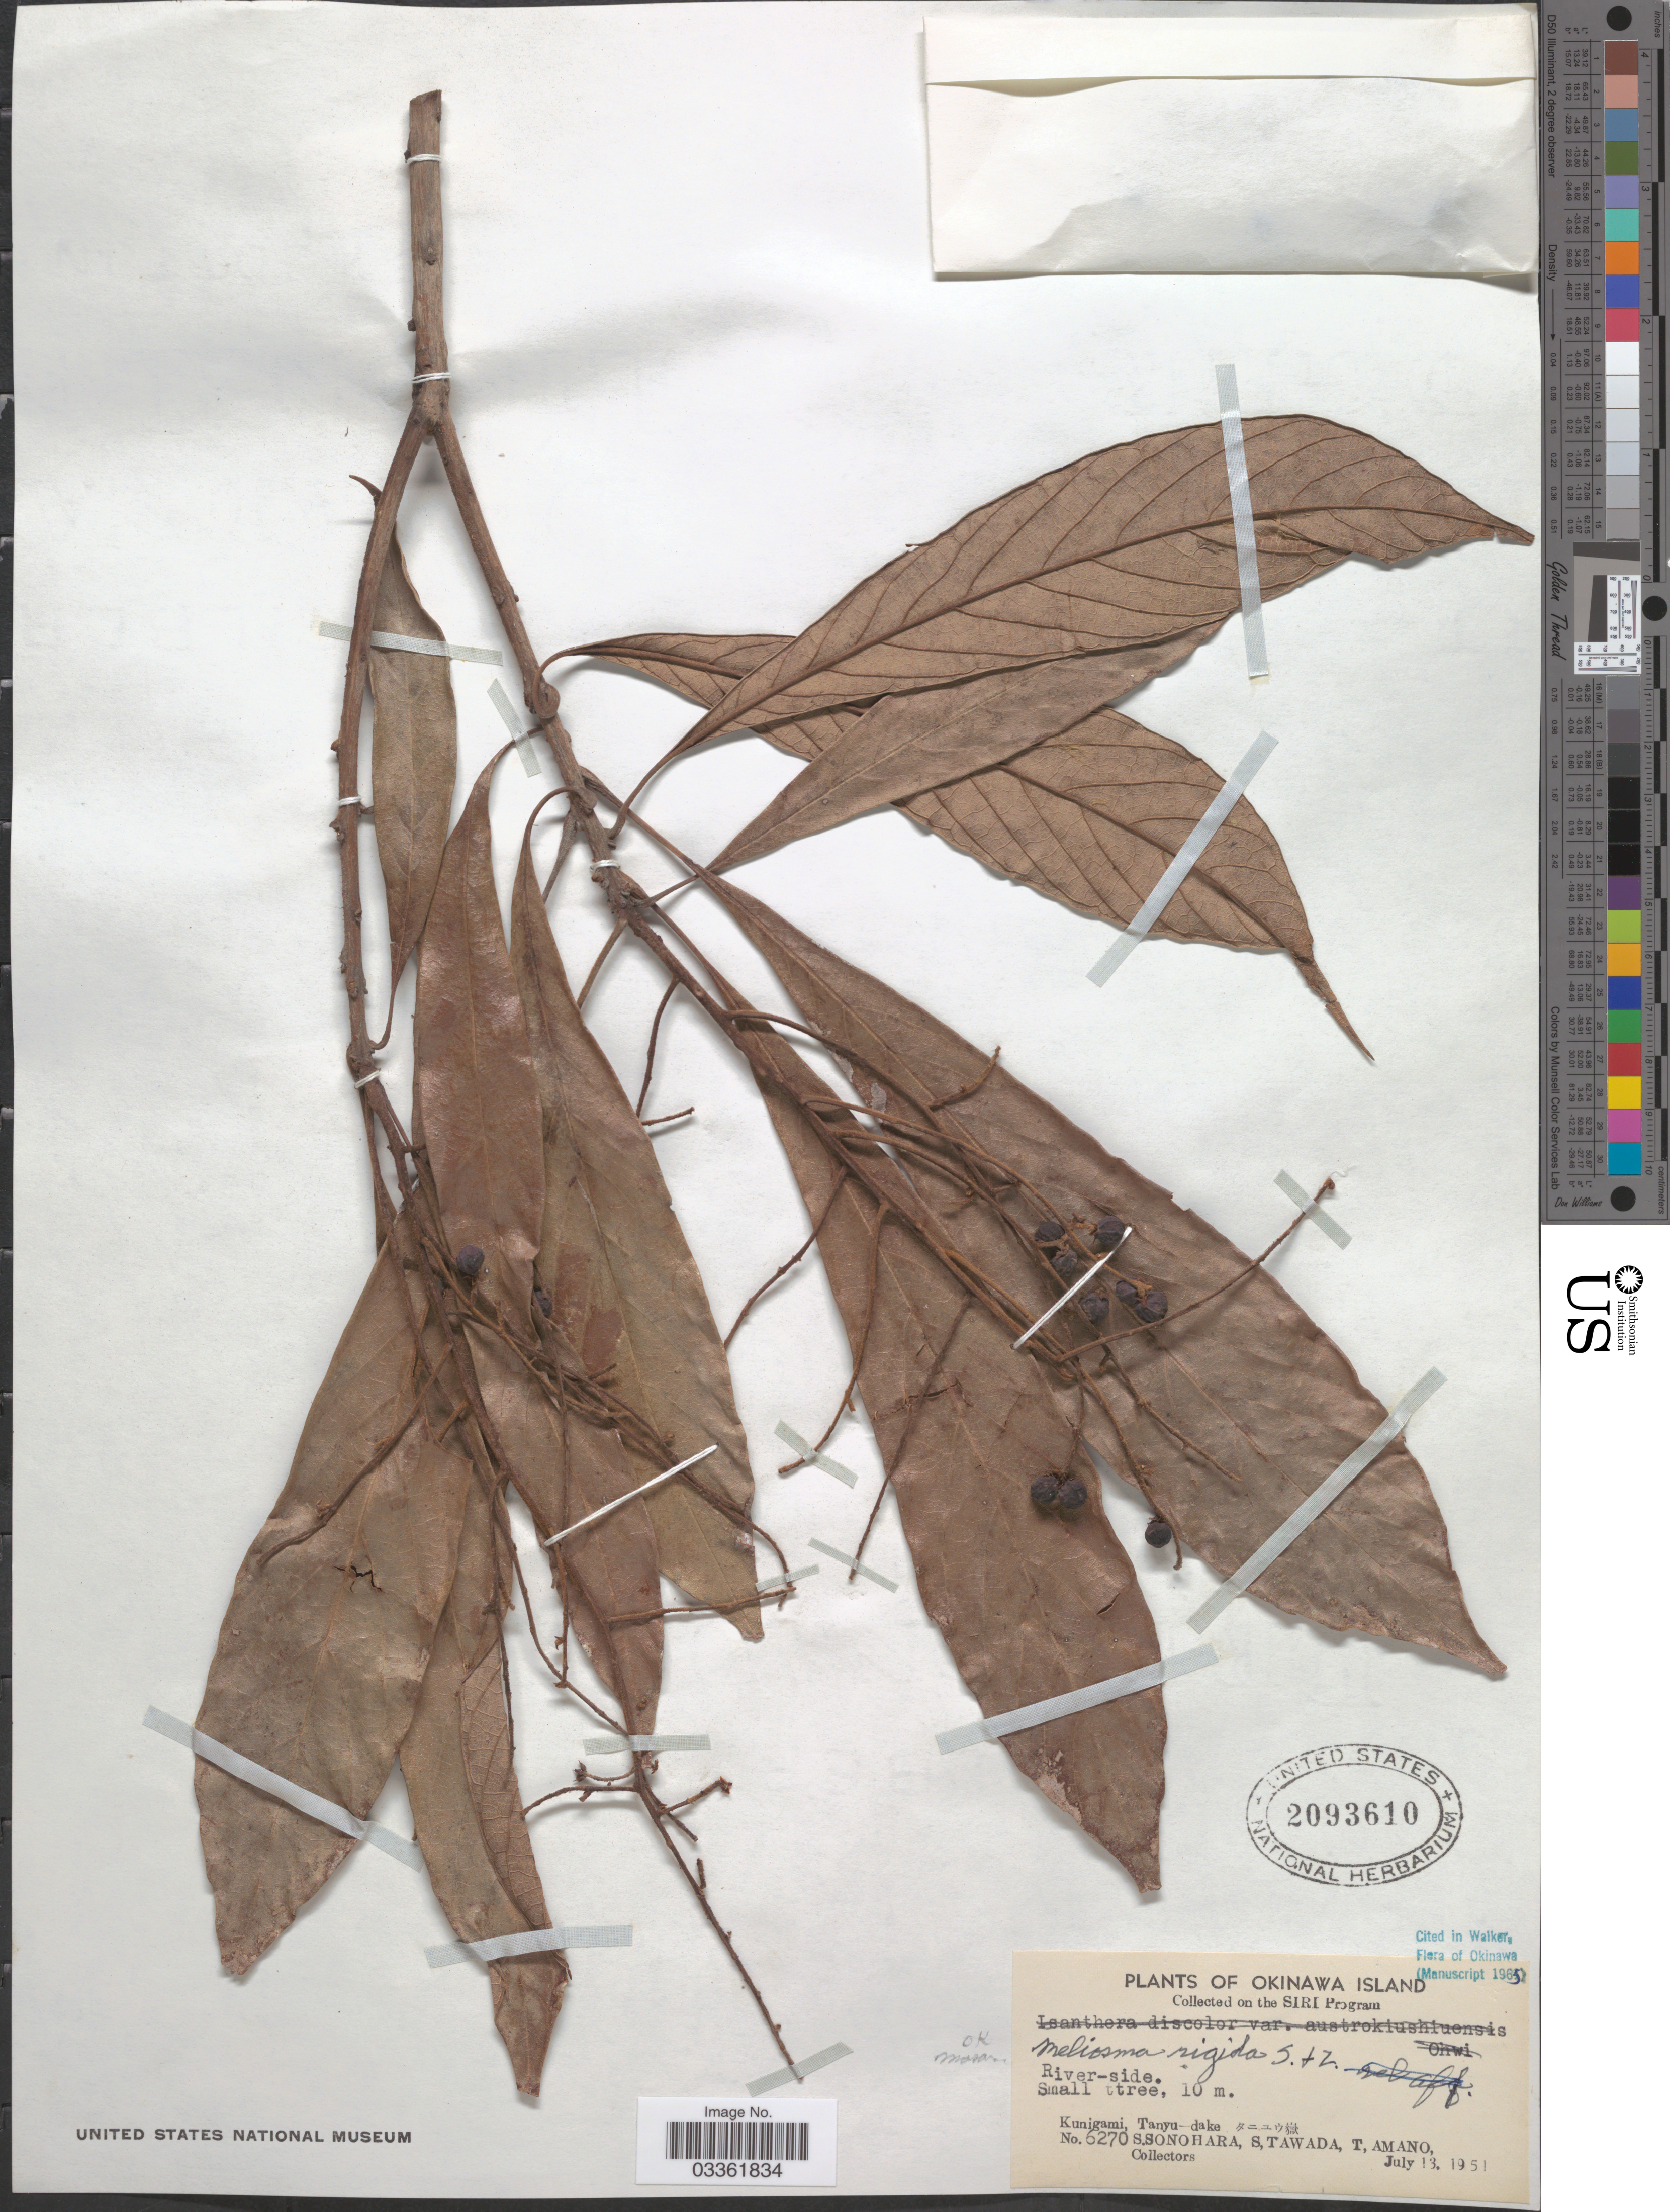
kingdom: Plantae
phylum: Tracheophyta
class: Magnoliopsida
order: Proteales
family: Sabiaceae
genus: Meliosma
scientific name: Meliosma rigida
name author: Siebold & Zucc.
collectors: S. Sonohara, S. Tawada & T. Amano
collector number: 6270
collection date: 1951-07-13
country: Japan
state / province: Okinawa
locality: Okinawa Island, Kunigami, Tanyu-dake X.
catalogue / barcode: US 2093610